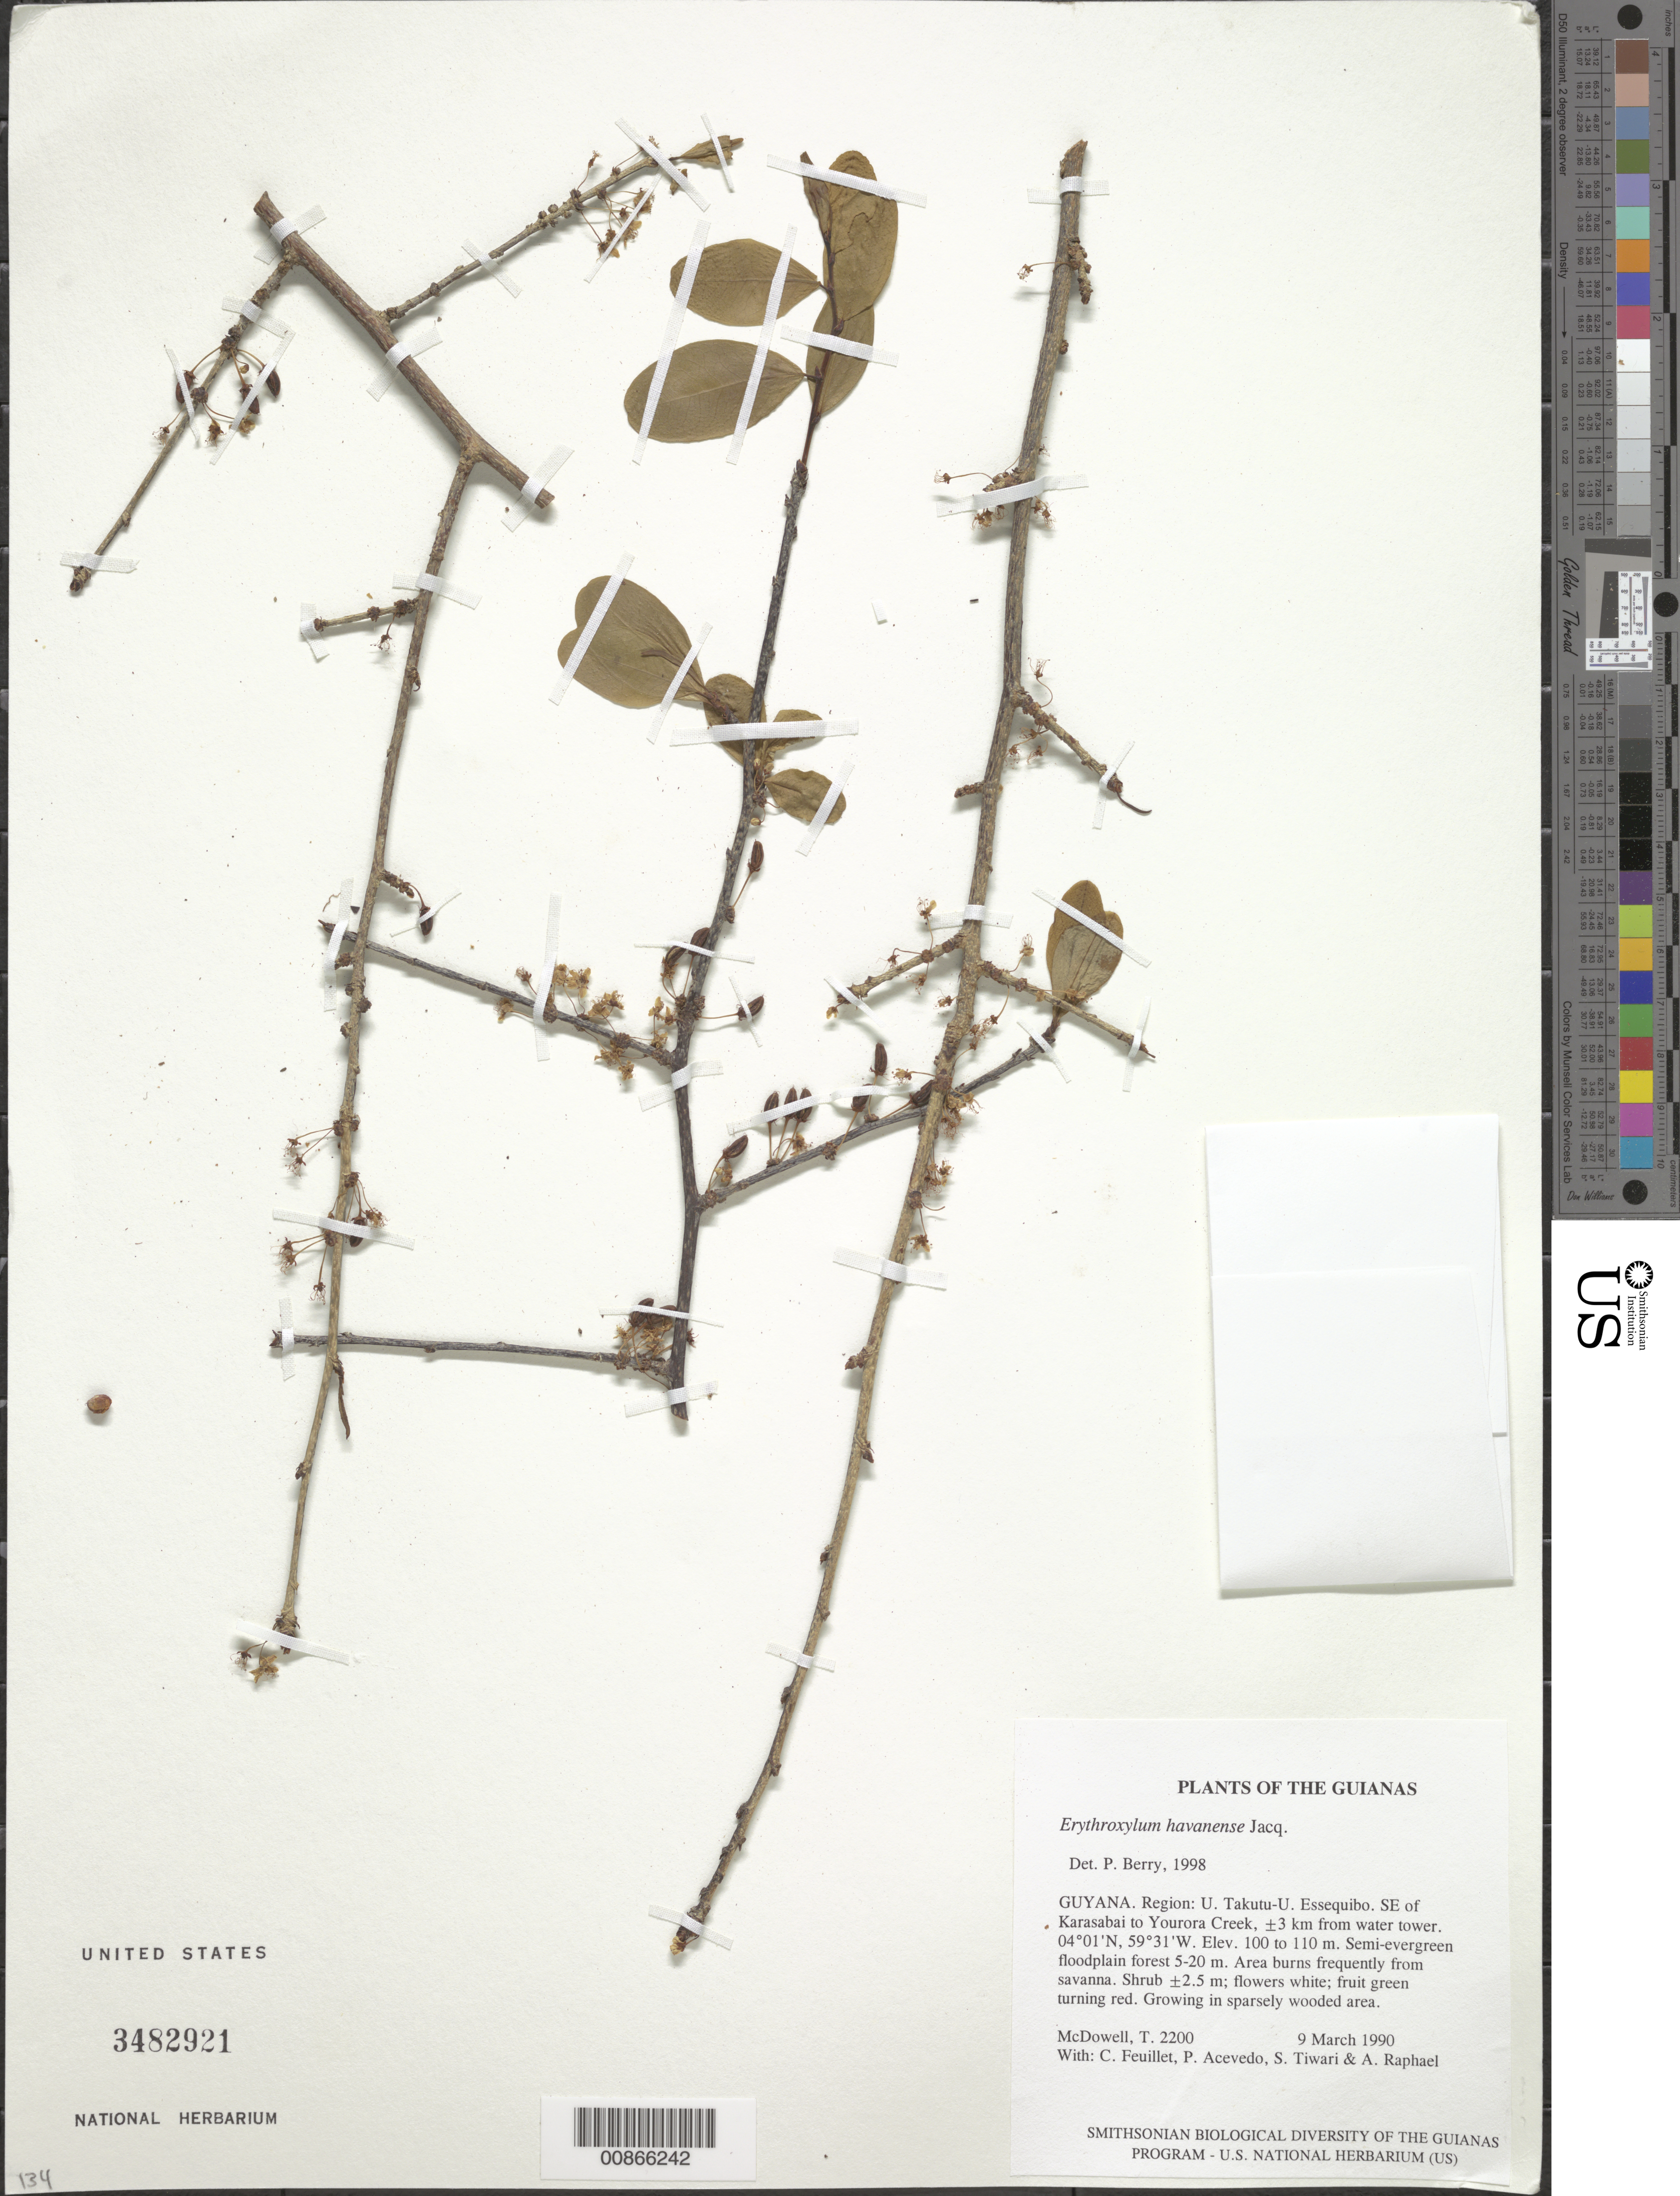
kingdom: Plantae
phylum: Tracheophyta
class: Magnoliopsida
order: Malpighiales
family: Erythroxylaceae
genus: Erythroxylum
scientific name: Erythroxylum havanense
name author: Jacq.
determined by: Berry, P. E., (WIS), University of Wisconsin - Madison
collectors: T. McDowell, C. Feuillet, P. Acevedo-Rodr., S. Tiwari & A. Raphael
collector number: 2200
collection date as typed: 9 March 1990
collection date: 1990-03-09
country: Guyana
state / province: U. Takutu-U. Essequibo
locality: SE of Karasabai to Yourora Creek, ±3 km from water tower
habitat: Semi-evergreen floodplain forest 5-20 m. Area burns frequently from savanna and nearby gardens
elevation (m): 100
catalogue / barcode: US 3482921